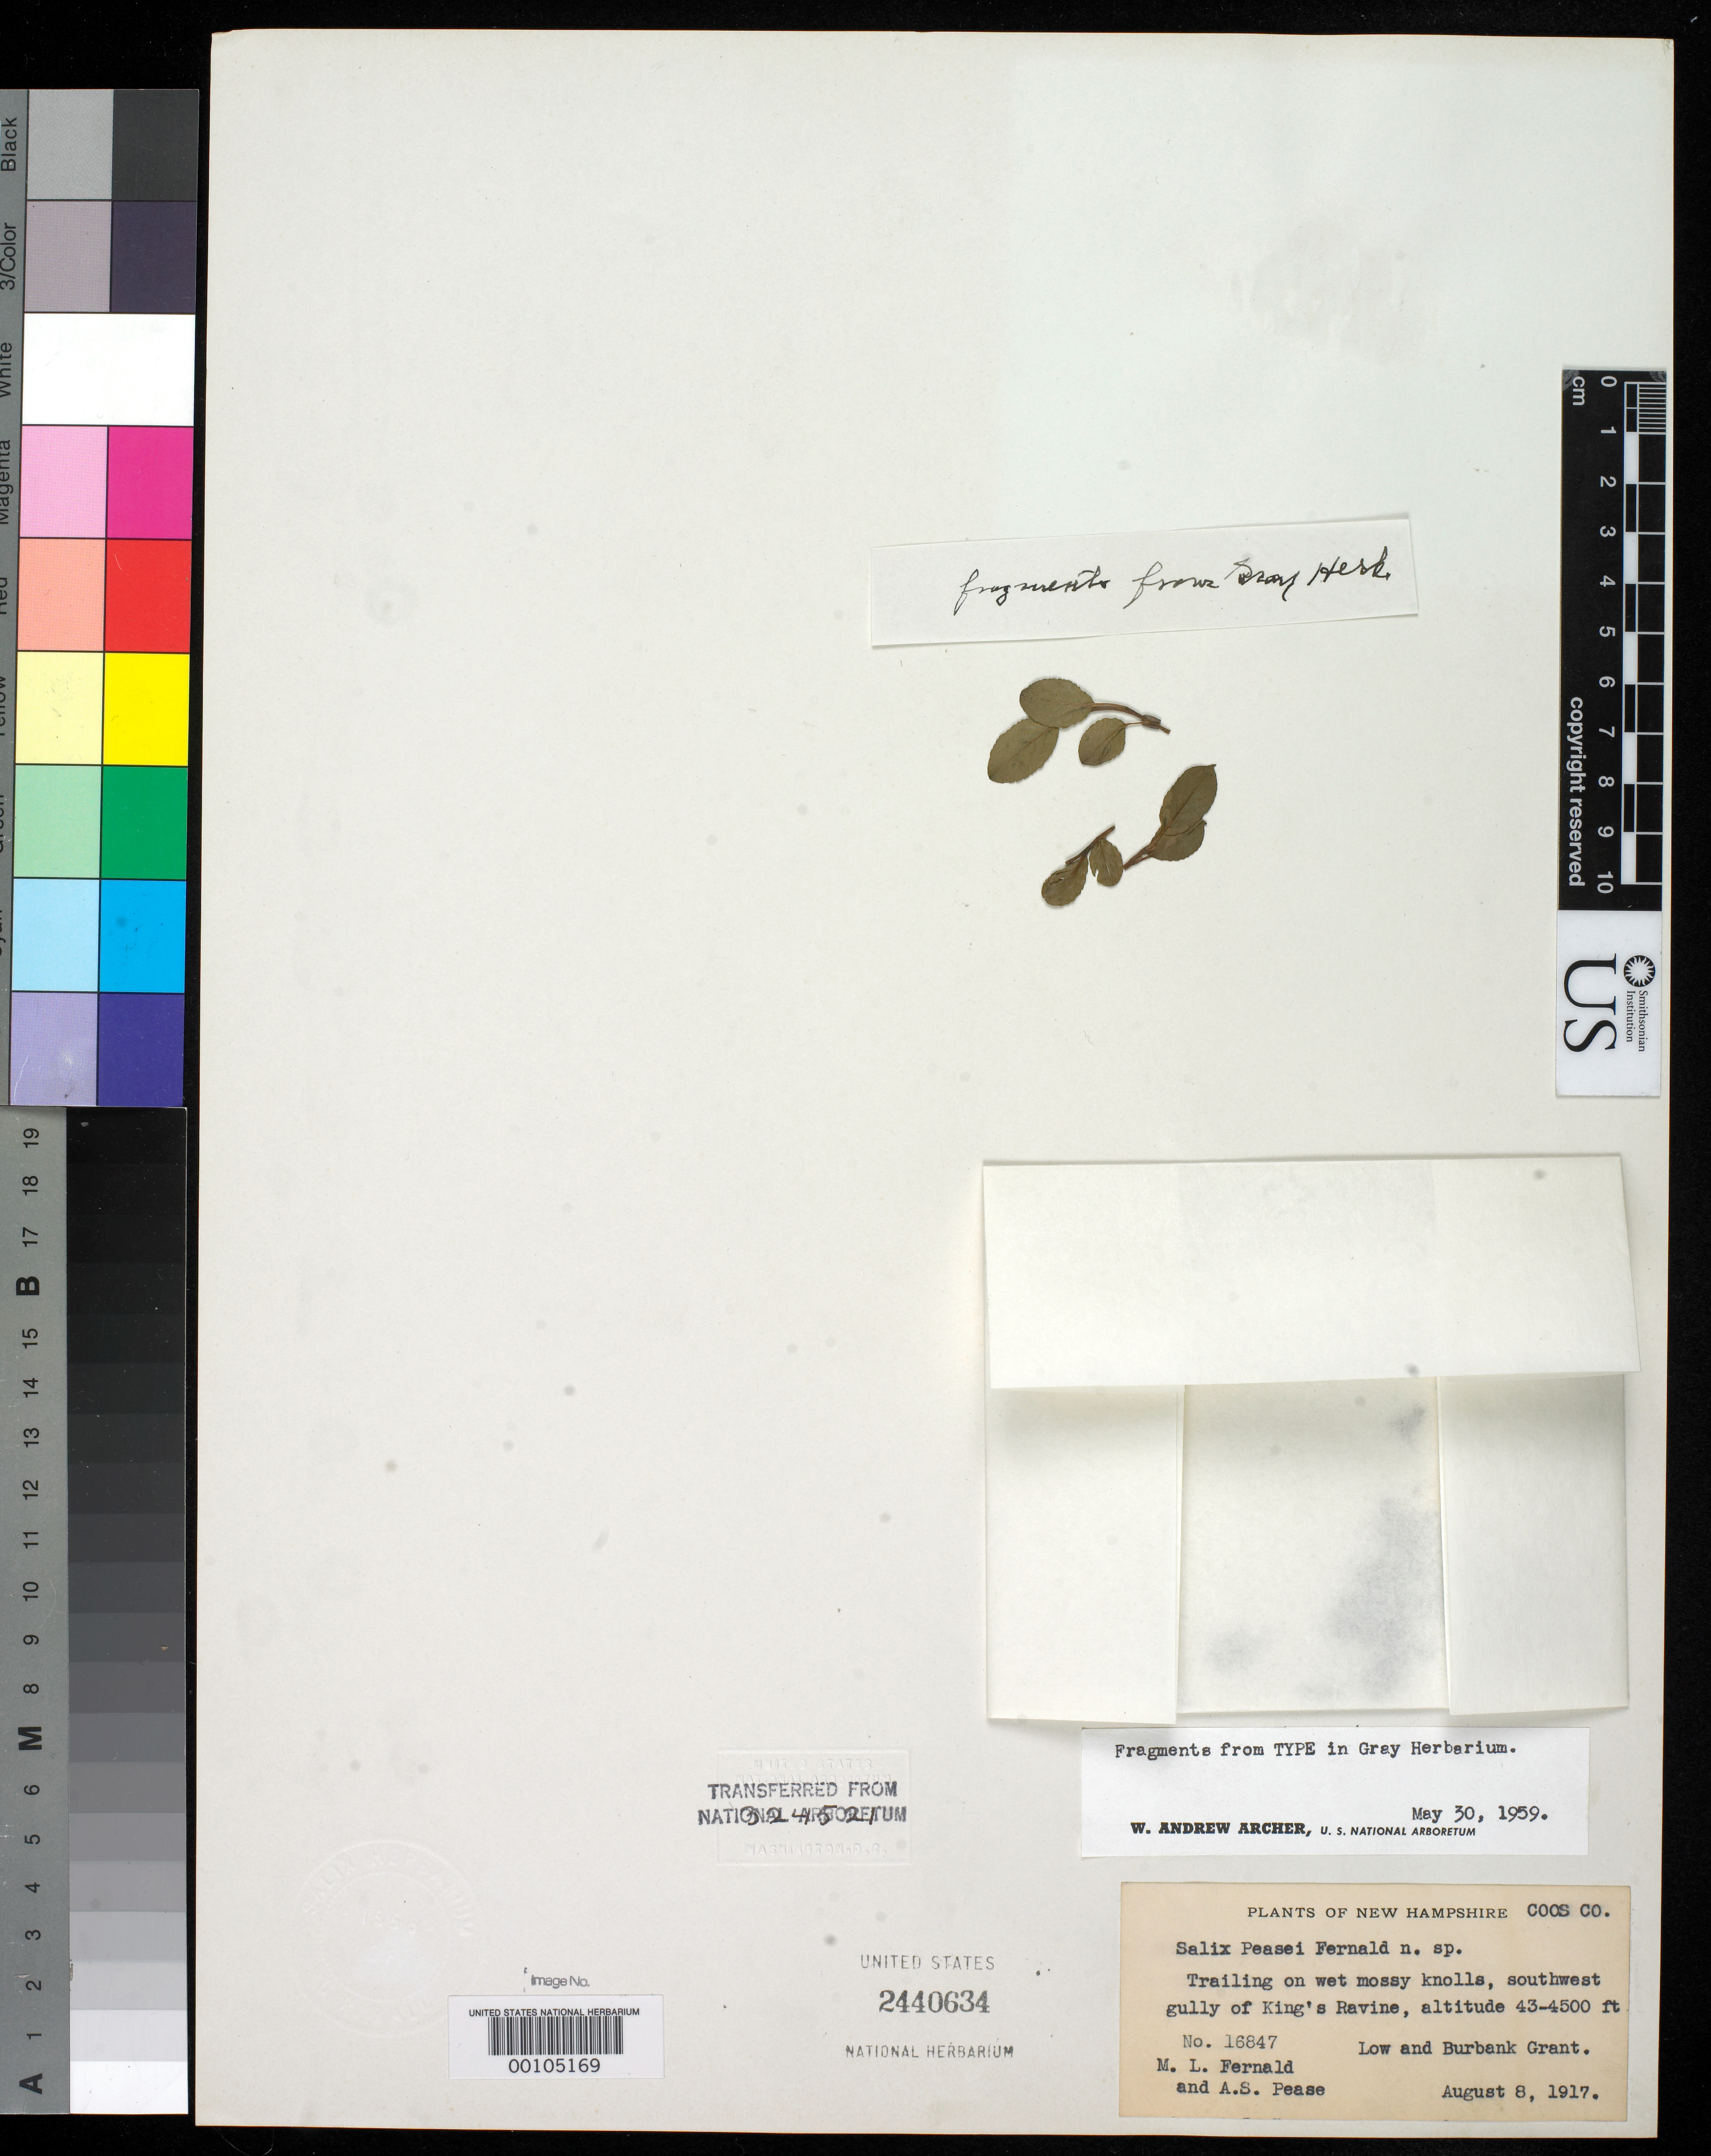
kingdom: Plantae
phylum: Tracheophyta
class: Magnoliopsida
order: Malpighiales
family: Salicaceae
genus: Salix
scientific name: Salix peasei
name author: Fernald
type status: Type Fragment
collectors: M. L. Fernald & A. S. Pease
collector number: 16847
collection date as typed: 08 Aug 1917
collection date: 1917-08-08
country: United States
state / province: New Hampshire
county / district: Coos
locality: Southwest gully of King's Ravine.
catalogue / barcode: US 2440634